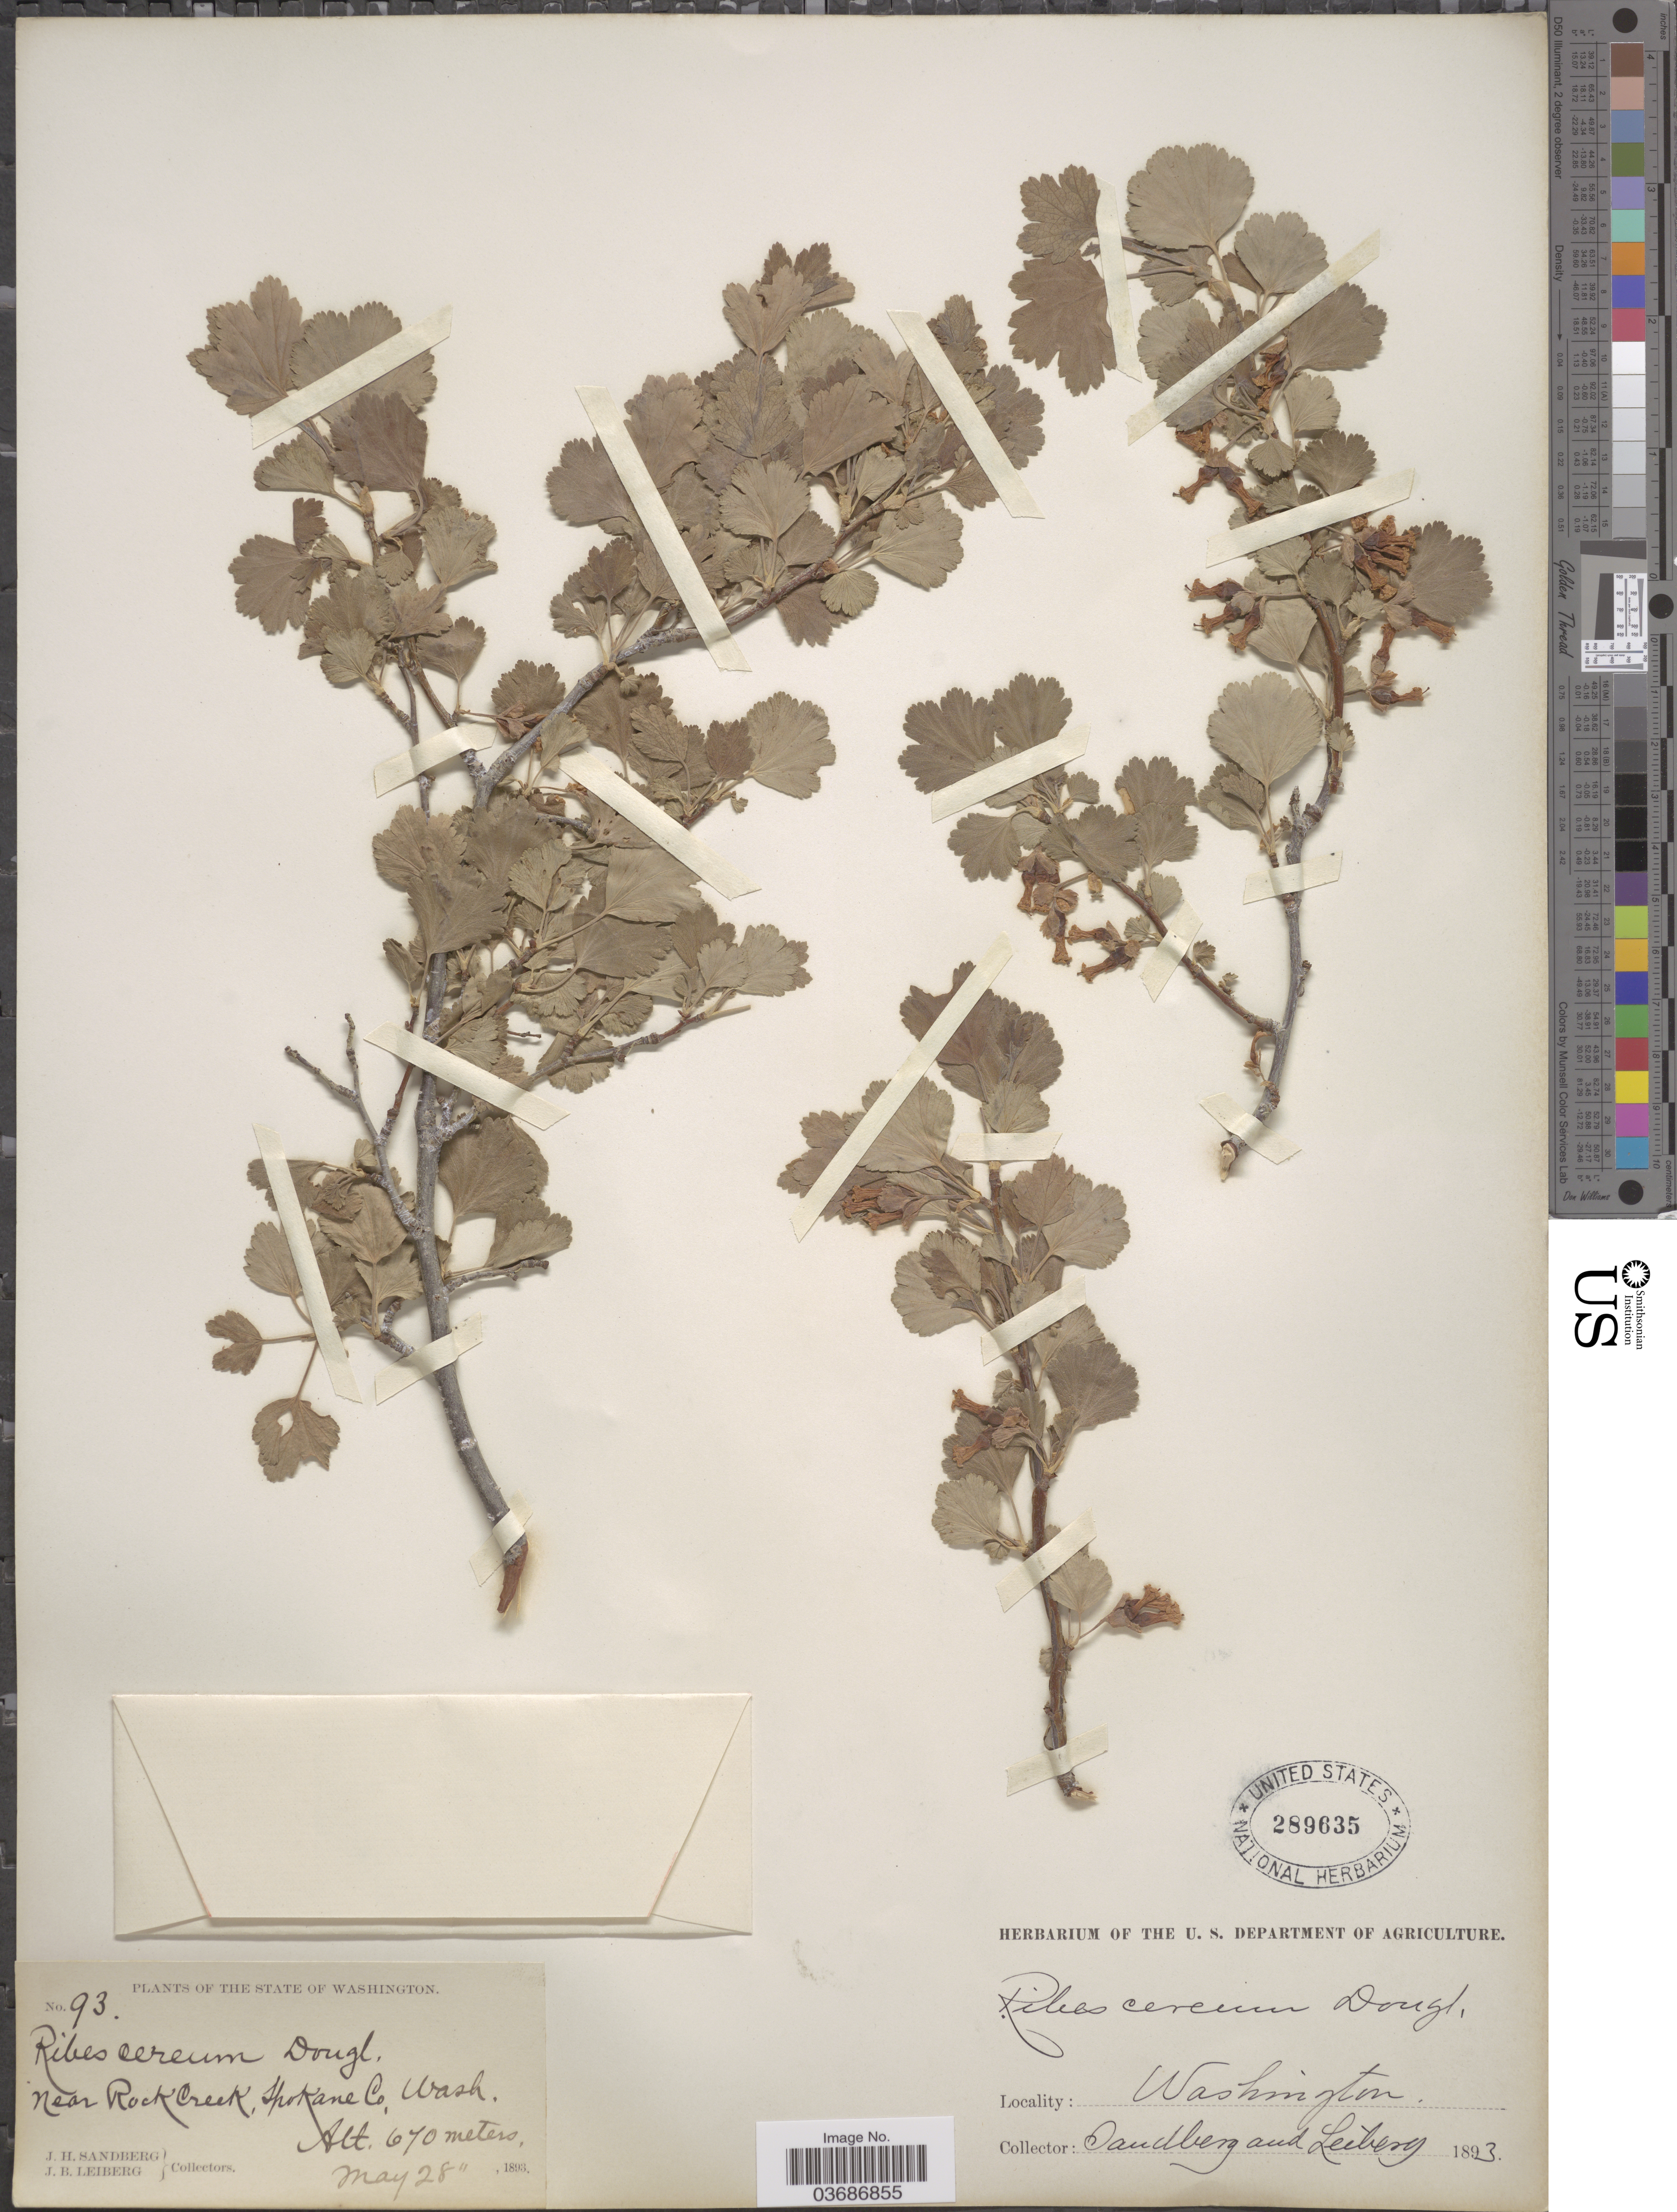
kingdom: Plantae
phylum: Tracheophyta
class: Magnoliopsida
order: Saxifragales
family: Grossulariaceae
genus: Ribes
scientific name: Ribes cereum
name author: Douglas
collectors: J. H. Sandberg & J. B. Leiberg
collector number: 93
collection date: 1893-05-28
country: United States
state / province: Washington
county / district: Spokane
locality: Near Rock Creek, Spokane Co.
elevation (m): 670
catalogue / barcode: US 289635